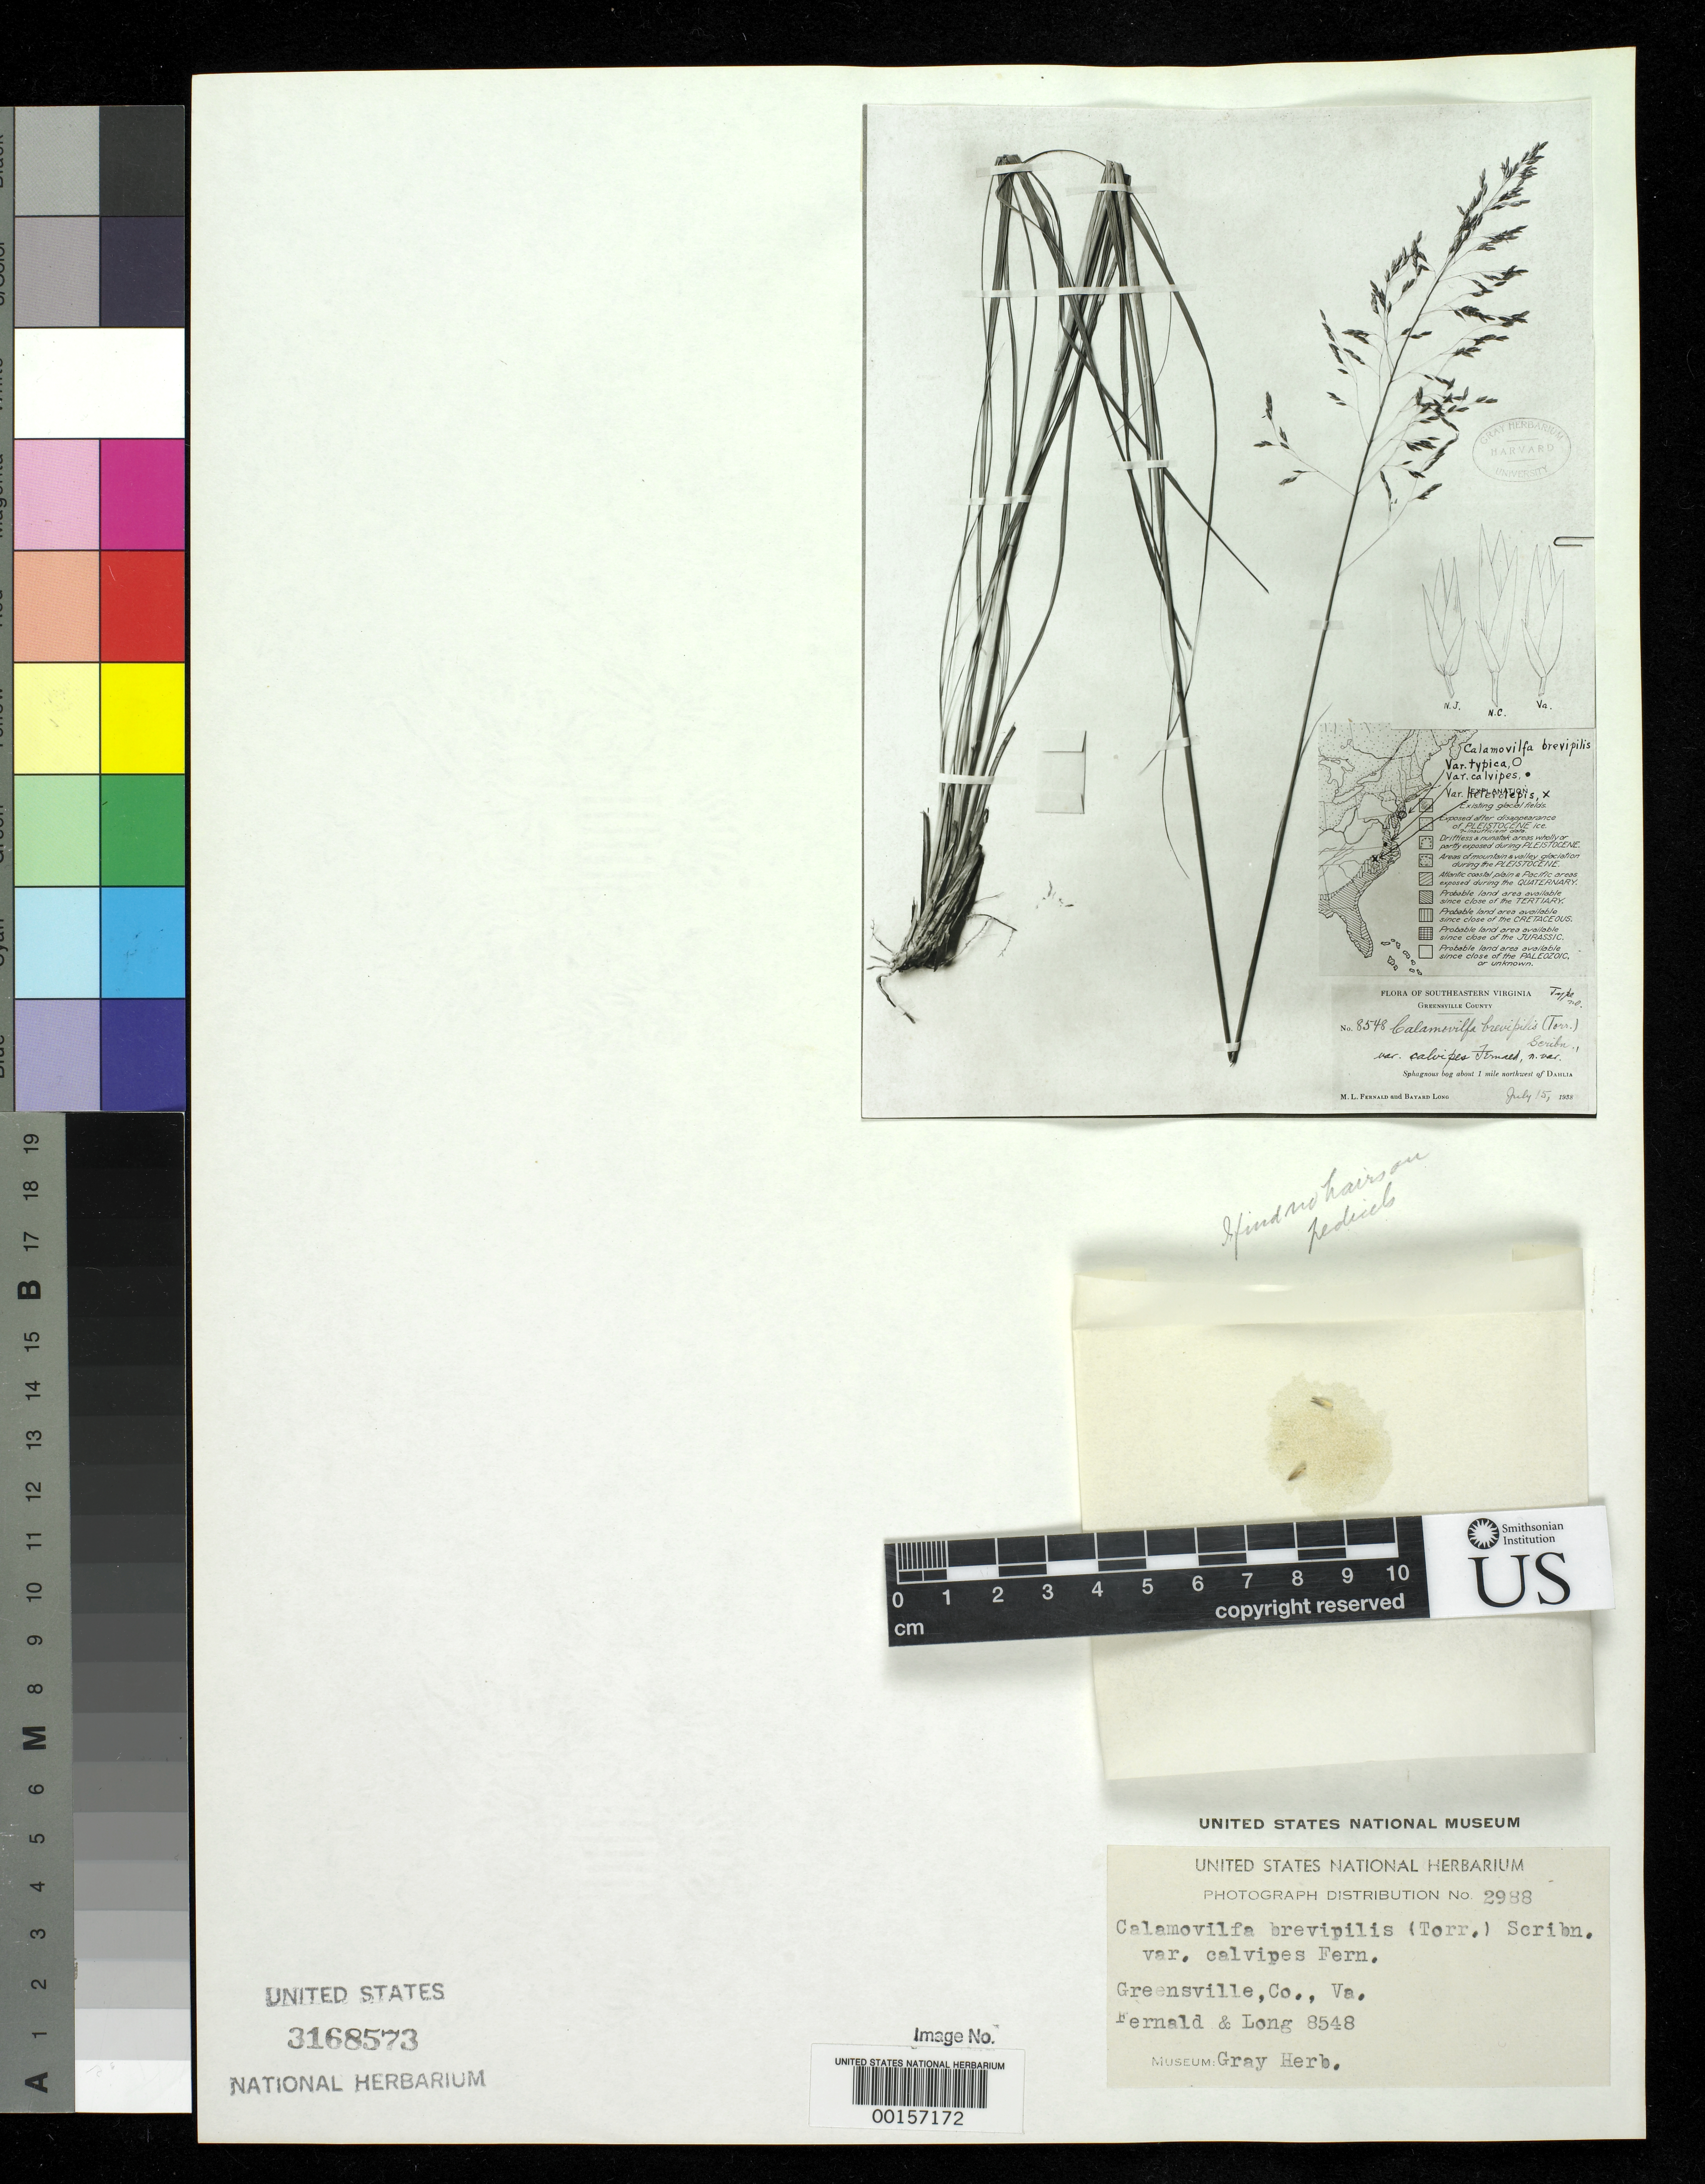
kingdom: Plantae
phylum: Tracheophyta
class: Liliopsida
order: Poales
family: Poaceae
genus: Calamovilfa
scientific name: Calamovilfa brevipilis var. calvipes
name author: Fernald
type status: Type Fragment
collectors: M. L. Fernald & B. H. Long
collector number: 8548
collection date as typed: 15 --- 1938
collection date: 1938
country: United States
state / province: Virginia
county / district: Greensville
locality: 1 mile NW of Dahlia.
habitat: Sphagnum bog.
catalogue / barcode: US 3168573